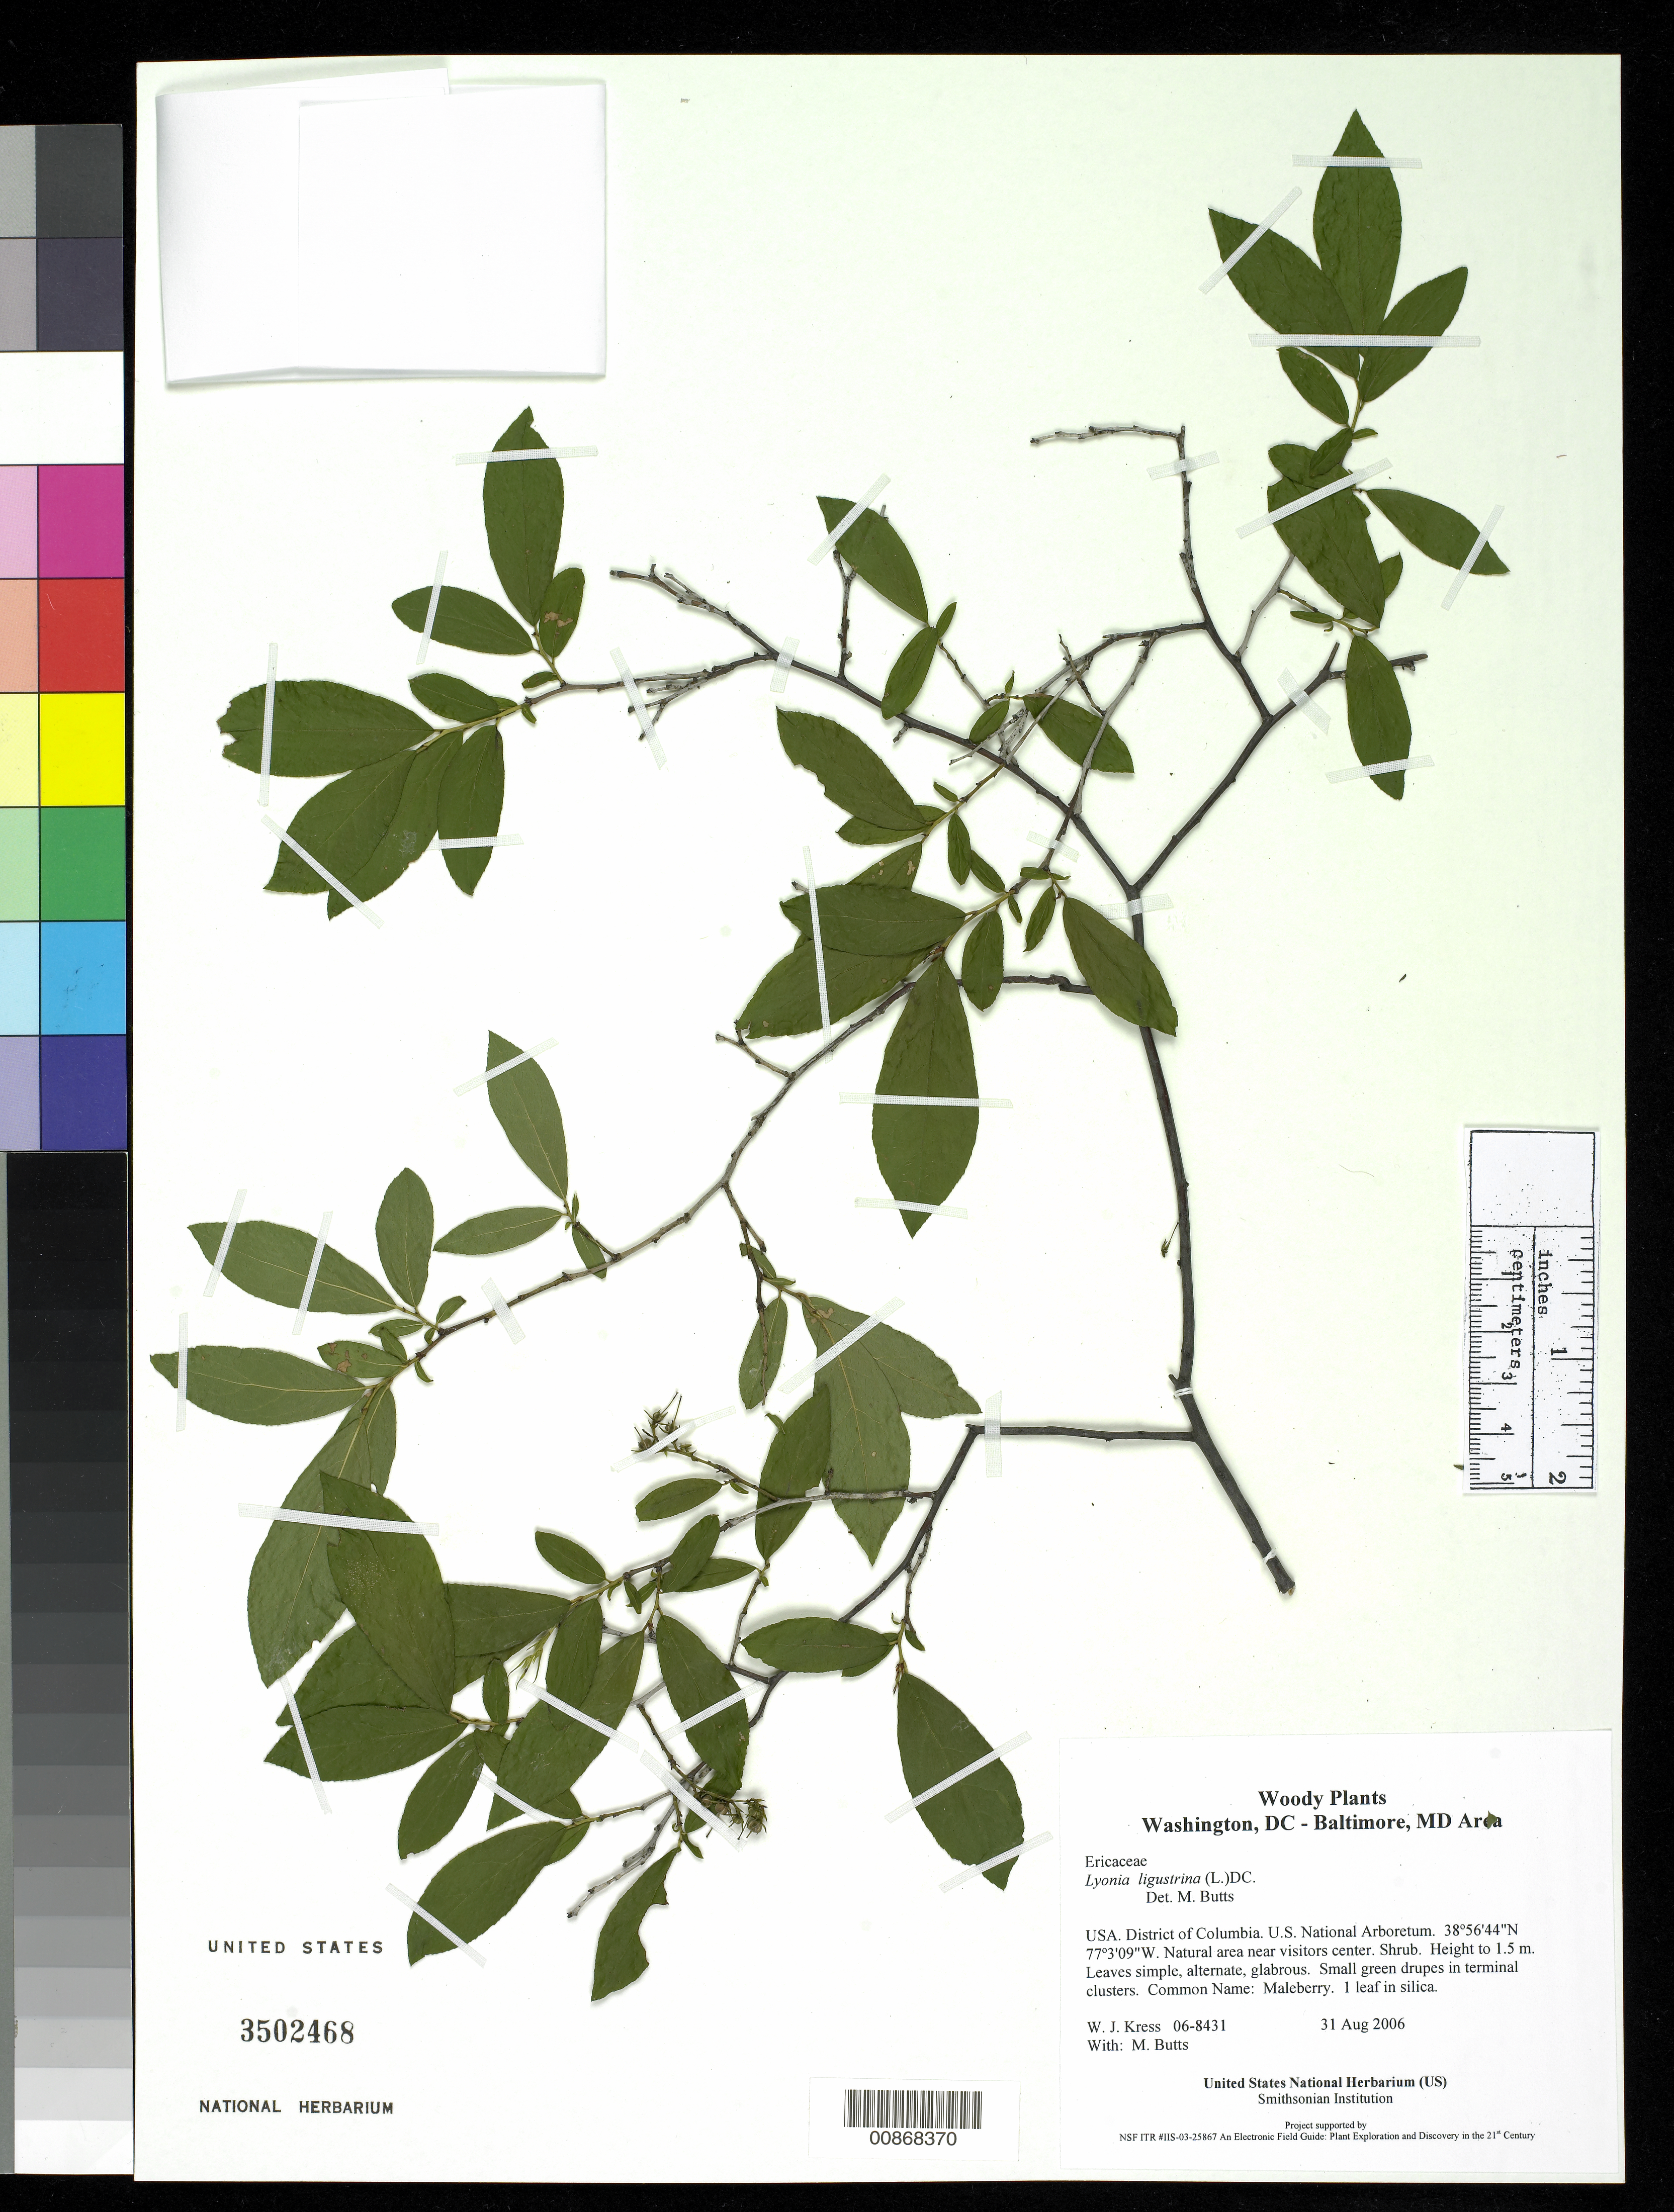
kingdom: Plantae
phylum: Tracheophyta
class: Magnoliopsida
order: Ericales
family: Ericaceae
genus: Lyonia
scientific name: Lyonia ligustrina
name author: (L.) DC.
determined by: Butts, M. B.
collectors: W. J. Kress & M. B. Butts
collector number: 06-8431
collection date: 2006-08-31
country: United States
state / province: District of Columbia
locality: U.S. National Arboretum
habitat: Natural area near visitors center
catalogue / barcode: US 3502468